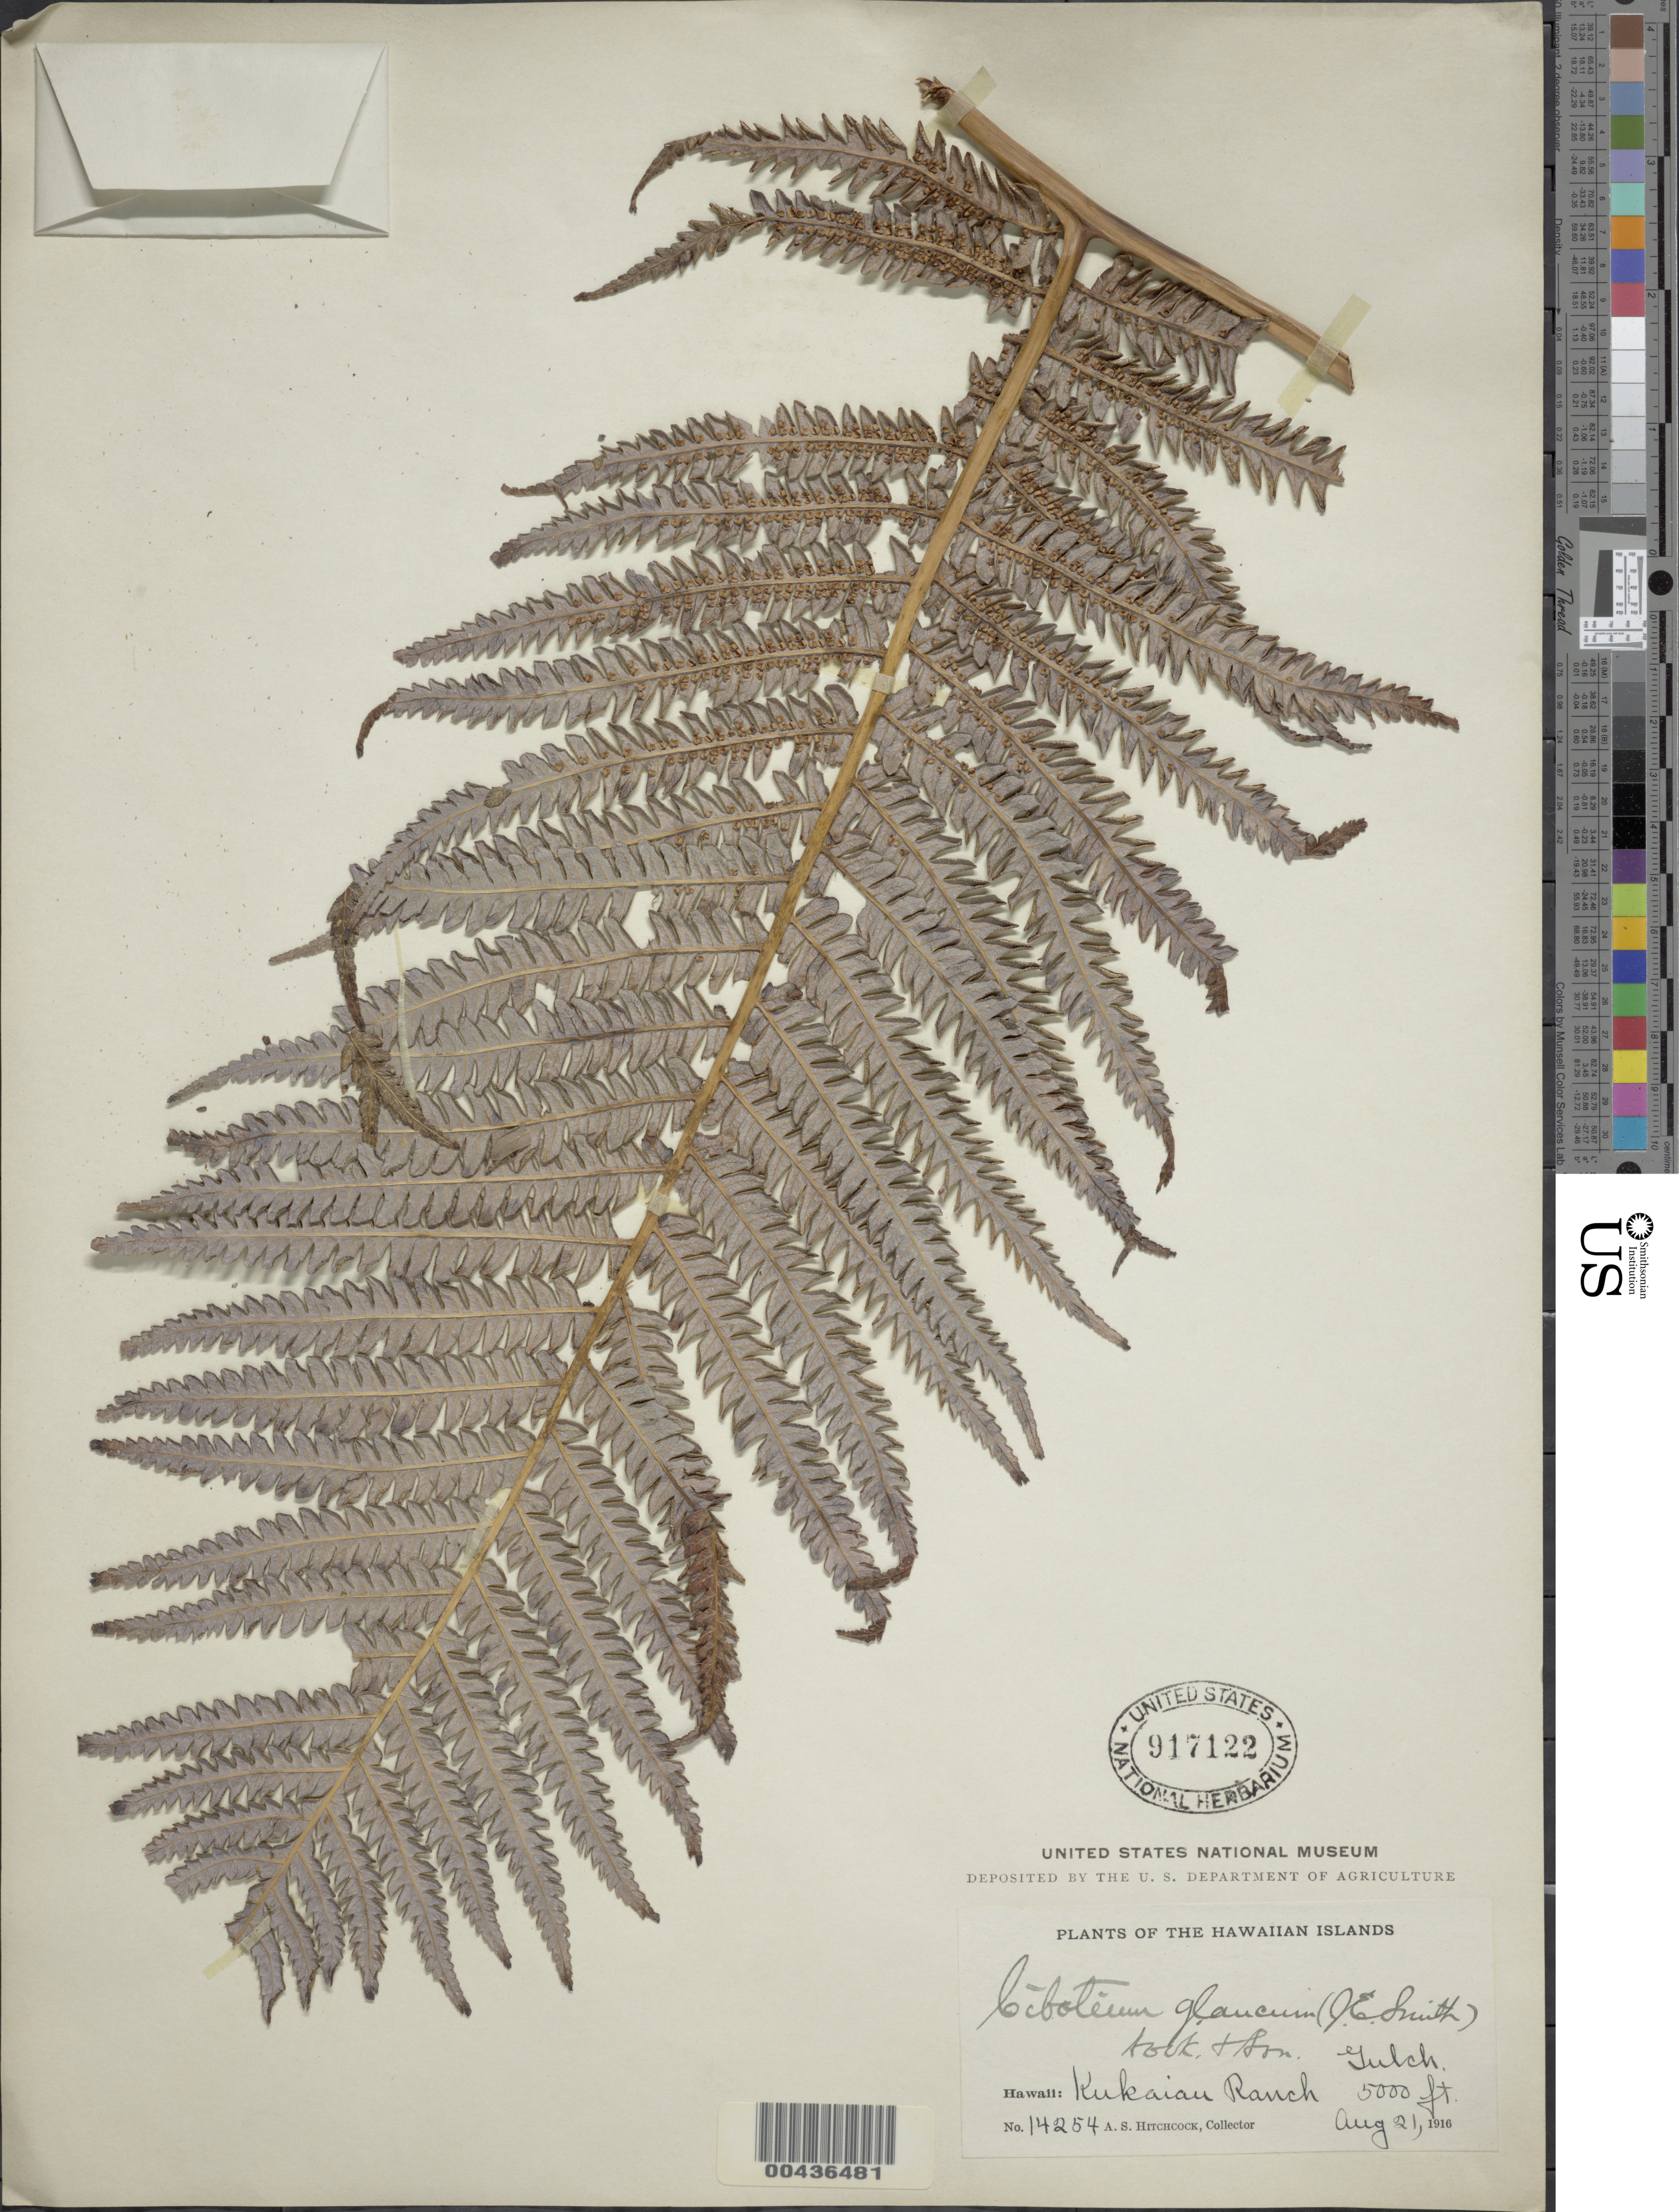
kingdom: Plantae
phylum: Tracheophyta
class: Polypodiopsida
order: Cyatheales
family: Cibotiaceae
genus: Cibotium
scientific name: Cibotium glaucum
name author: (Sm.) Hook. & Arn.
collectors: A. S. Hitchcock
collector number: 14254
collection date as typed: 21 Aug 1916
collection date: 1916-08-21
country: United States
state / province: Hawaii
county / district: Hawaii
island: Hawaii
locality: Kukaiau Ranch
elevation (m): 1524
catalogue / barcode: US 917122